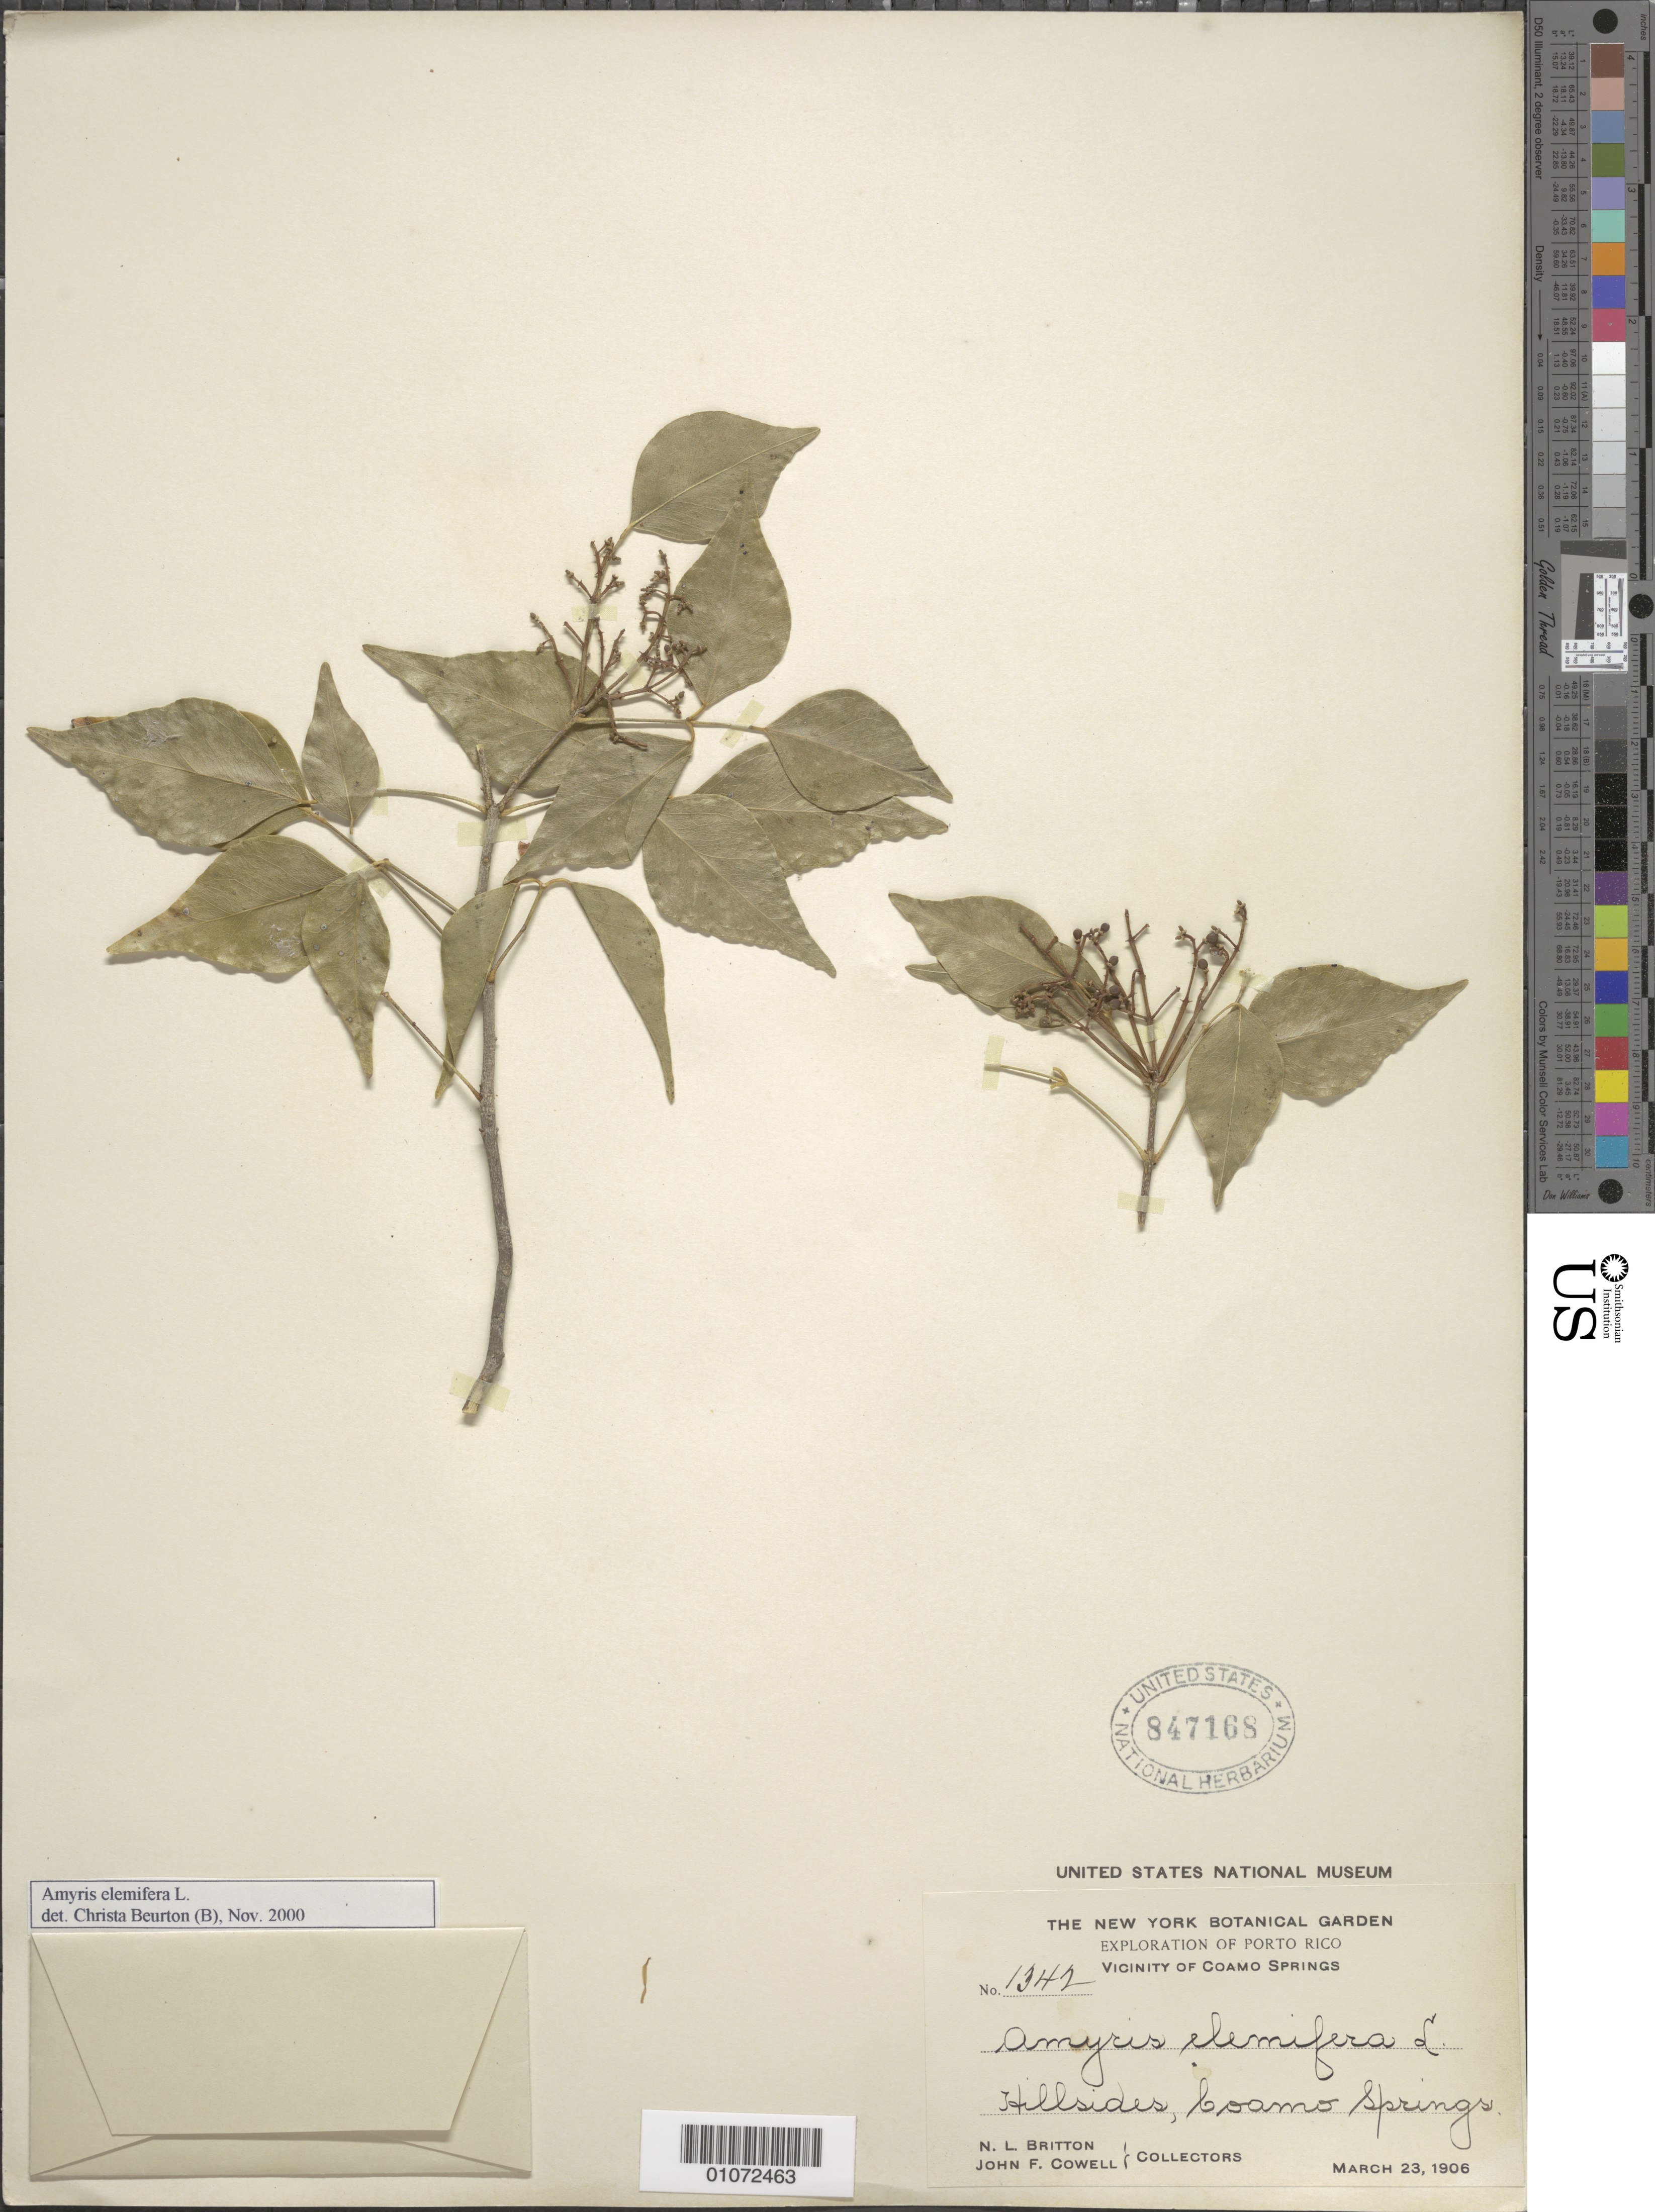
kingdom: Plantae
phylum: Tracheophyta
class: Magnoliopsida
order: Sapindales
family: Rutaceae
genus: Amyris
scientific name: Amyris elemifera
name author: L.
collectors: N. Britton & J. F. Cowell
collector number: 1342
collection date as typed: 23 Mar 1906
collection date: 1906-03-23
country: Puerto Rico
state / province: Coamo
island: Puerto Rico I.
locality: Coamo Springs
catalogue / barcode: US 847168